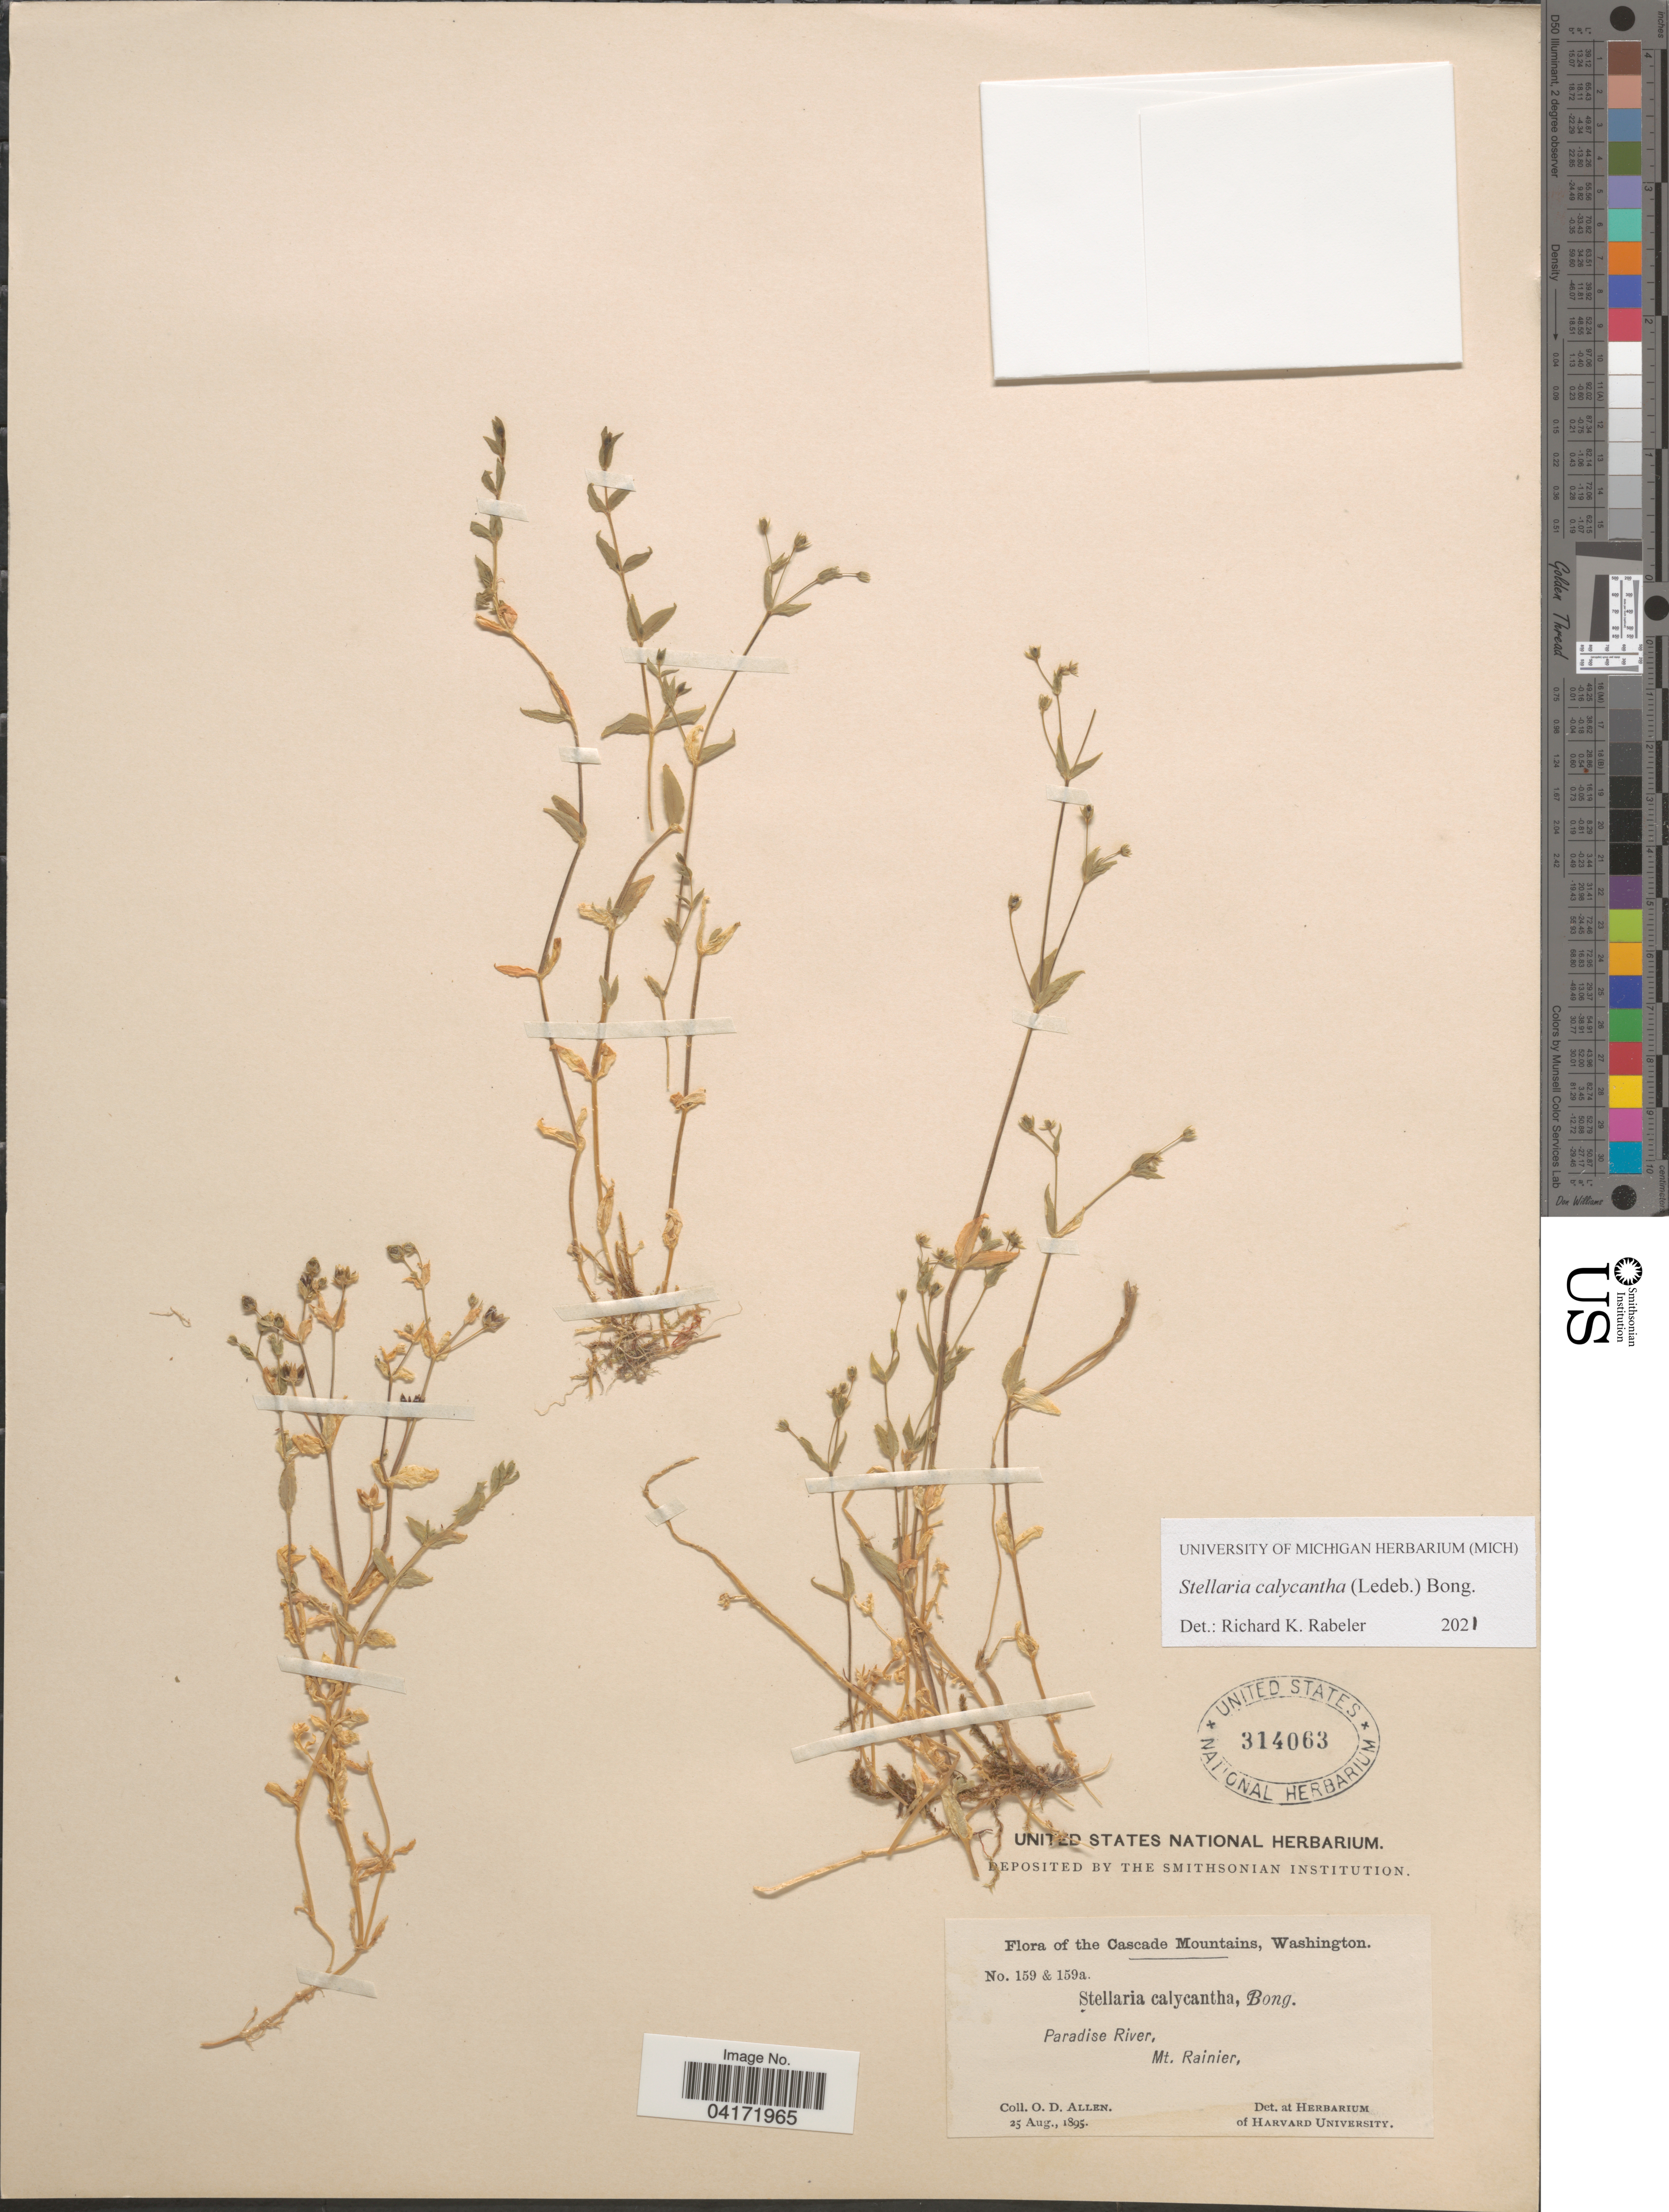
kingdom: Plantae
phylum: Tracheophyta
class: Magnoliopsida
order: Caryophyllales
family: Caryophyllaceae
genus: Stellaria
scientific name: Stellaria calycantha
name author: (Ledeb.) Bong.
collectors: O. D. Allen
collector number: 159/159a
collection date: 1895-08-25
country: United States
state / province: Washington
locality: The Cascade Mountains. Paradise River, Mt. Rainier.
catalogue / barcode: US 314063